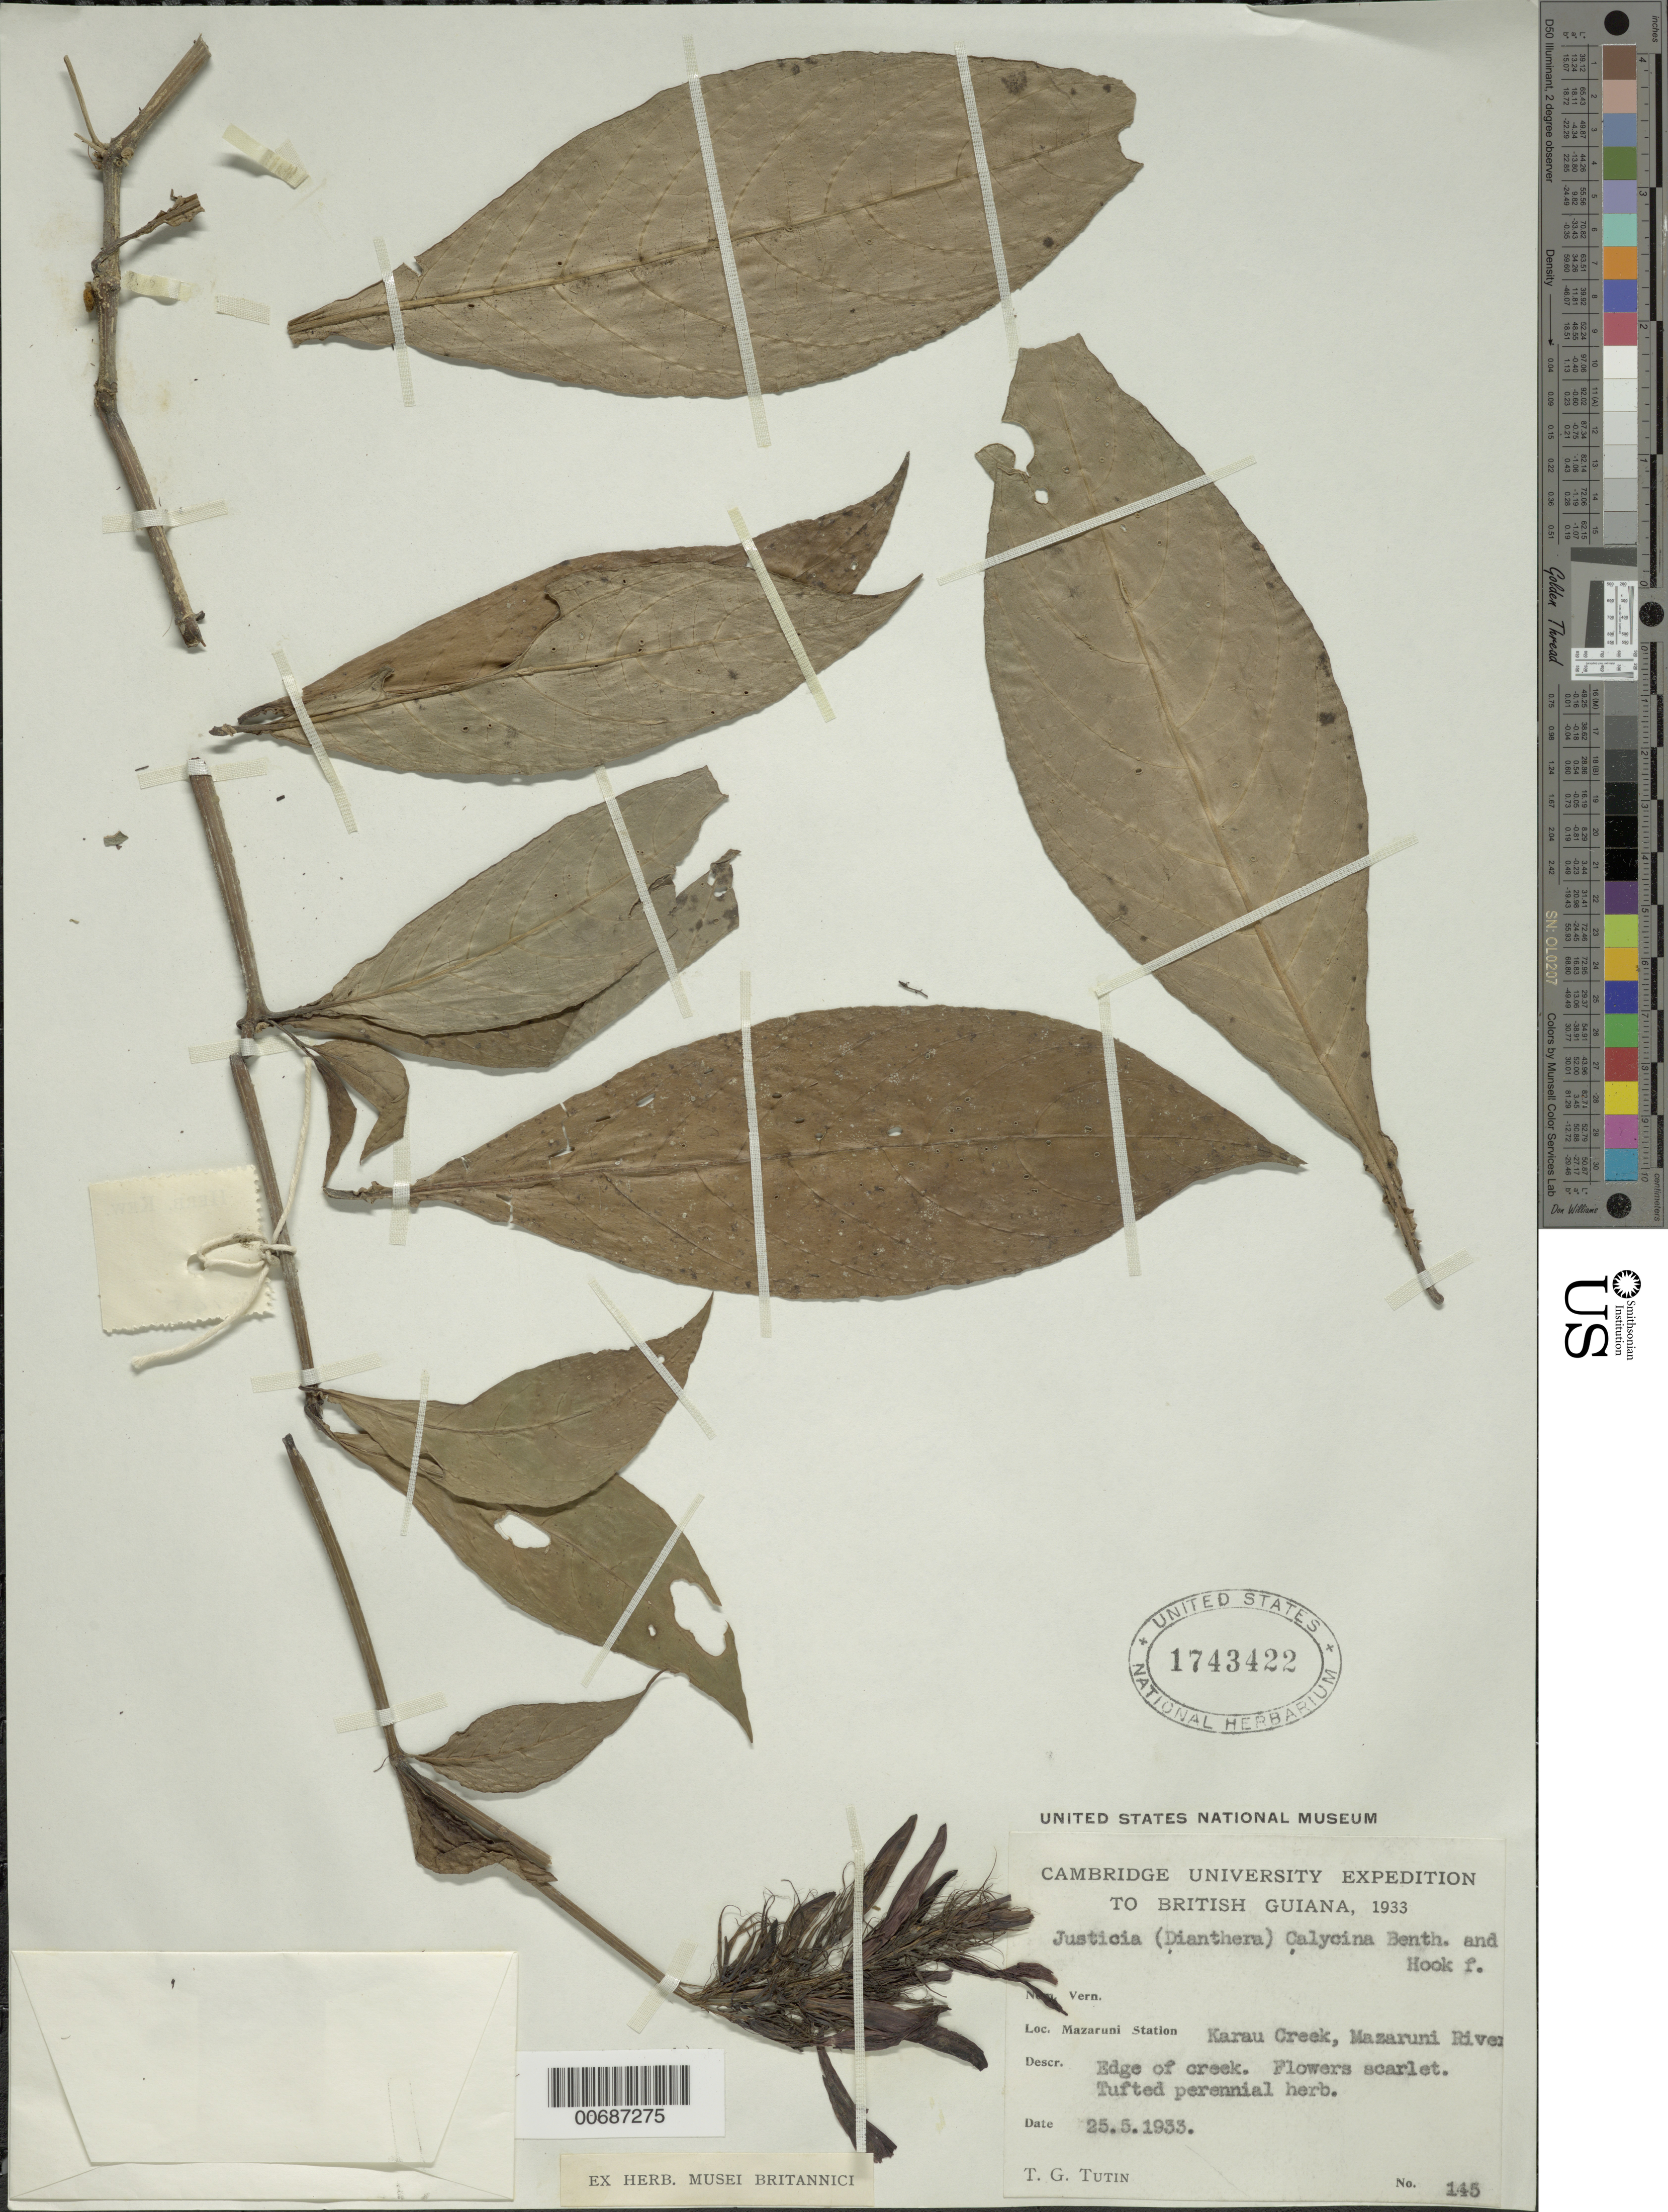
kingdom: Plantae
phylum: Tracheophyta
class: Magnoliopsida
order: Lamiales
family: Acanthaceae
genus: Justicia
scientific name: Justicia sp.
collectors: T. G. Tutin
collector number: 145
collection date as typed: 25-May-33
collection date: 1933-05-25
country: Guyana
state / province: Cuyuni-Mazaruni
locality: Mazaruni Station, Karau Creek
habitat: Edge of creek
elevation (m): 30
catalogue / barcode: US 1743422